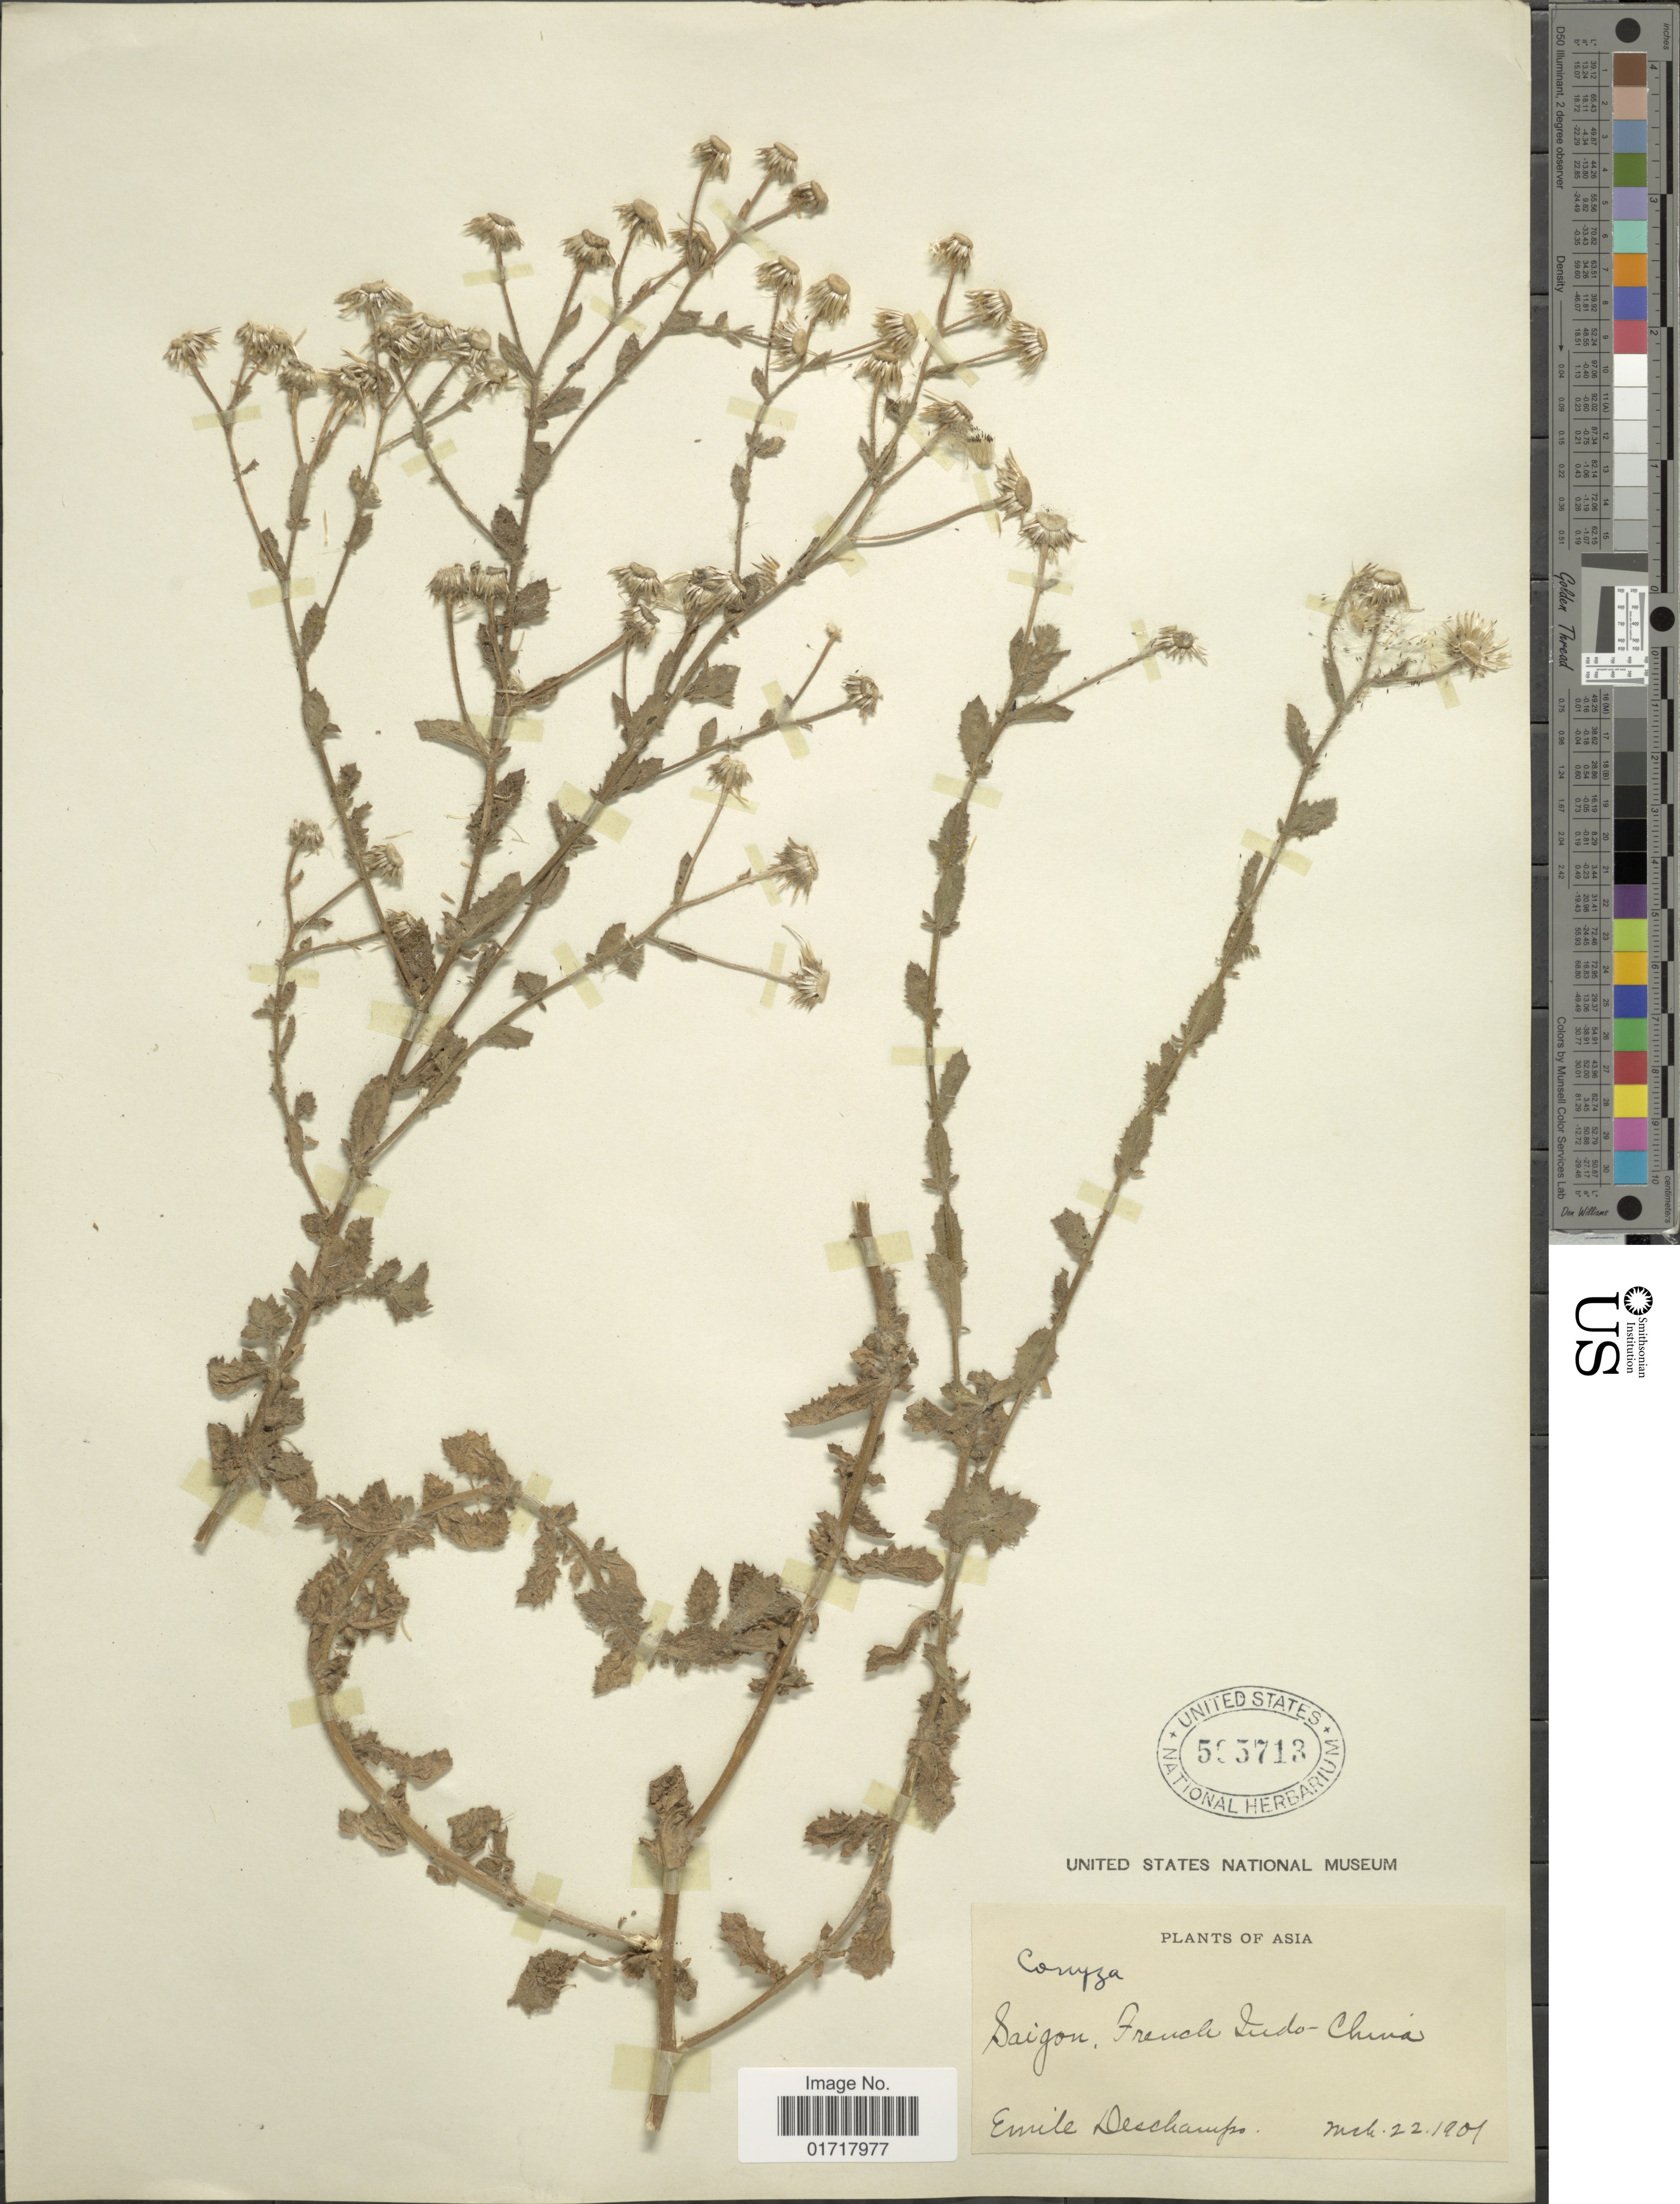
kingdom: Plantae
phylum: Tracheophyta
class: Magnoliopsida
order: Asterales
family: Asteraceae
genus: Conyza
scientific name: Conyza sp.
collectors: E. Deschamps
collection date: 1901-03-22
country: Vietnam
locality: Saigon, French Indo-China.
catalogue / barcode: US 595713